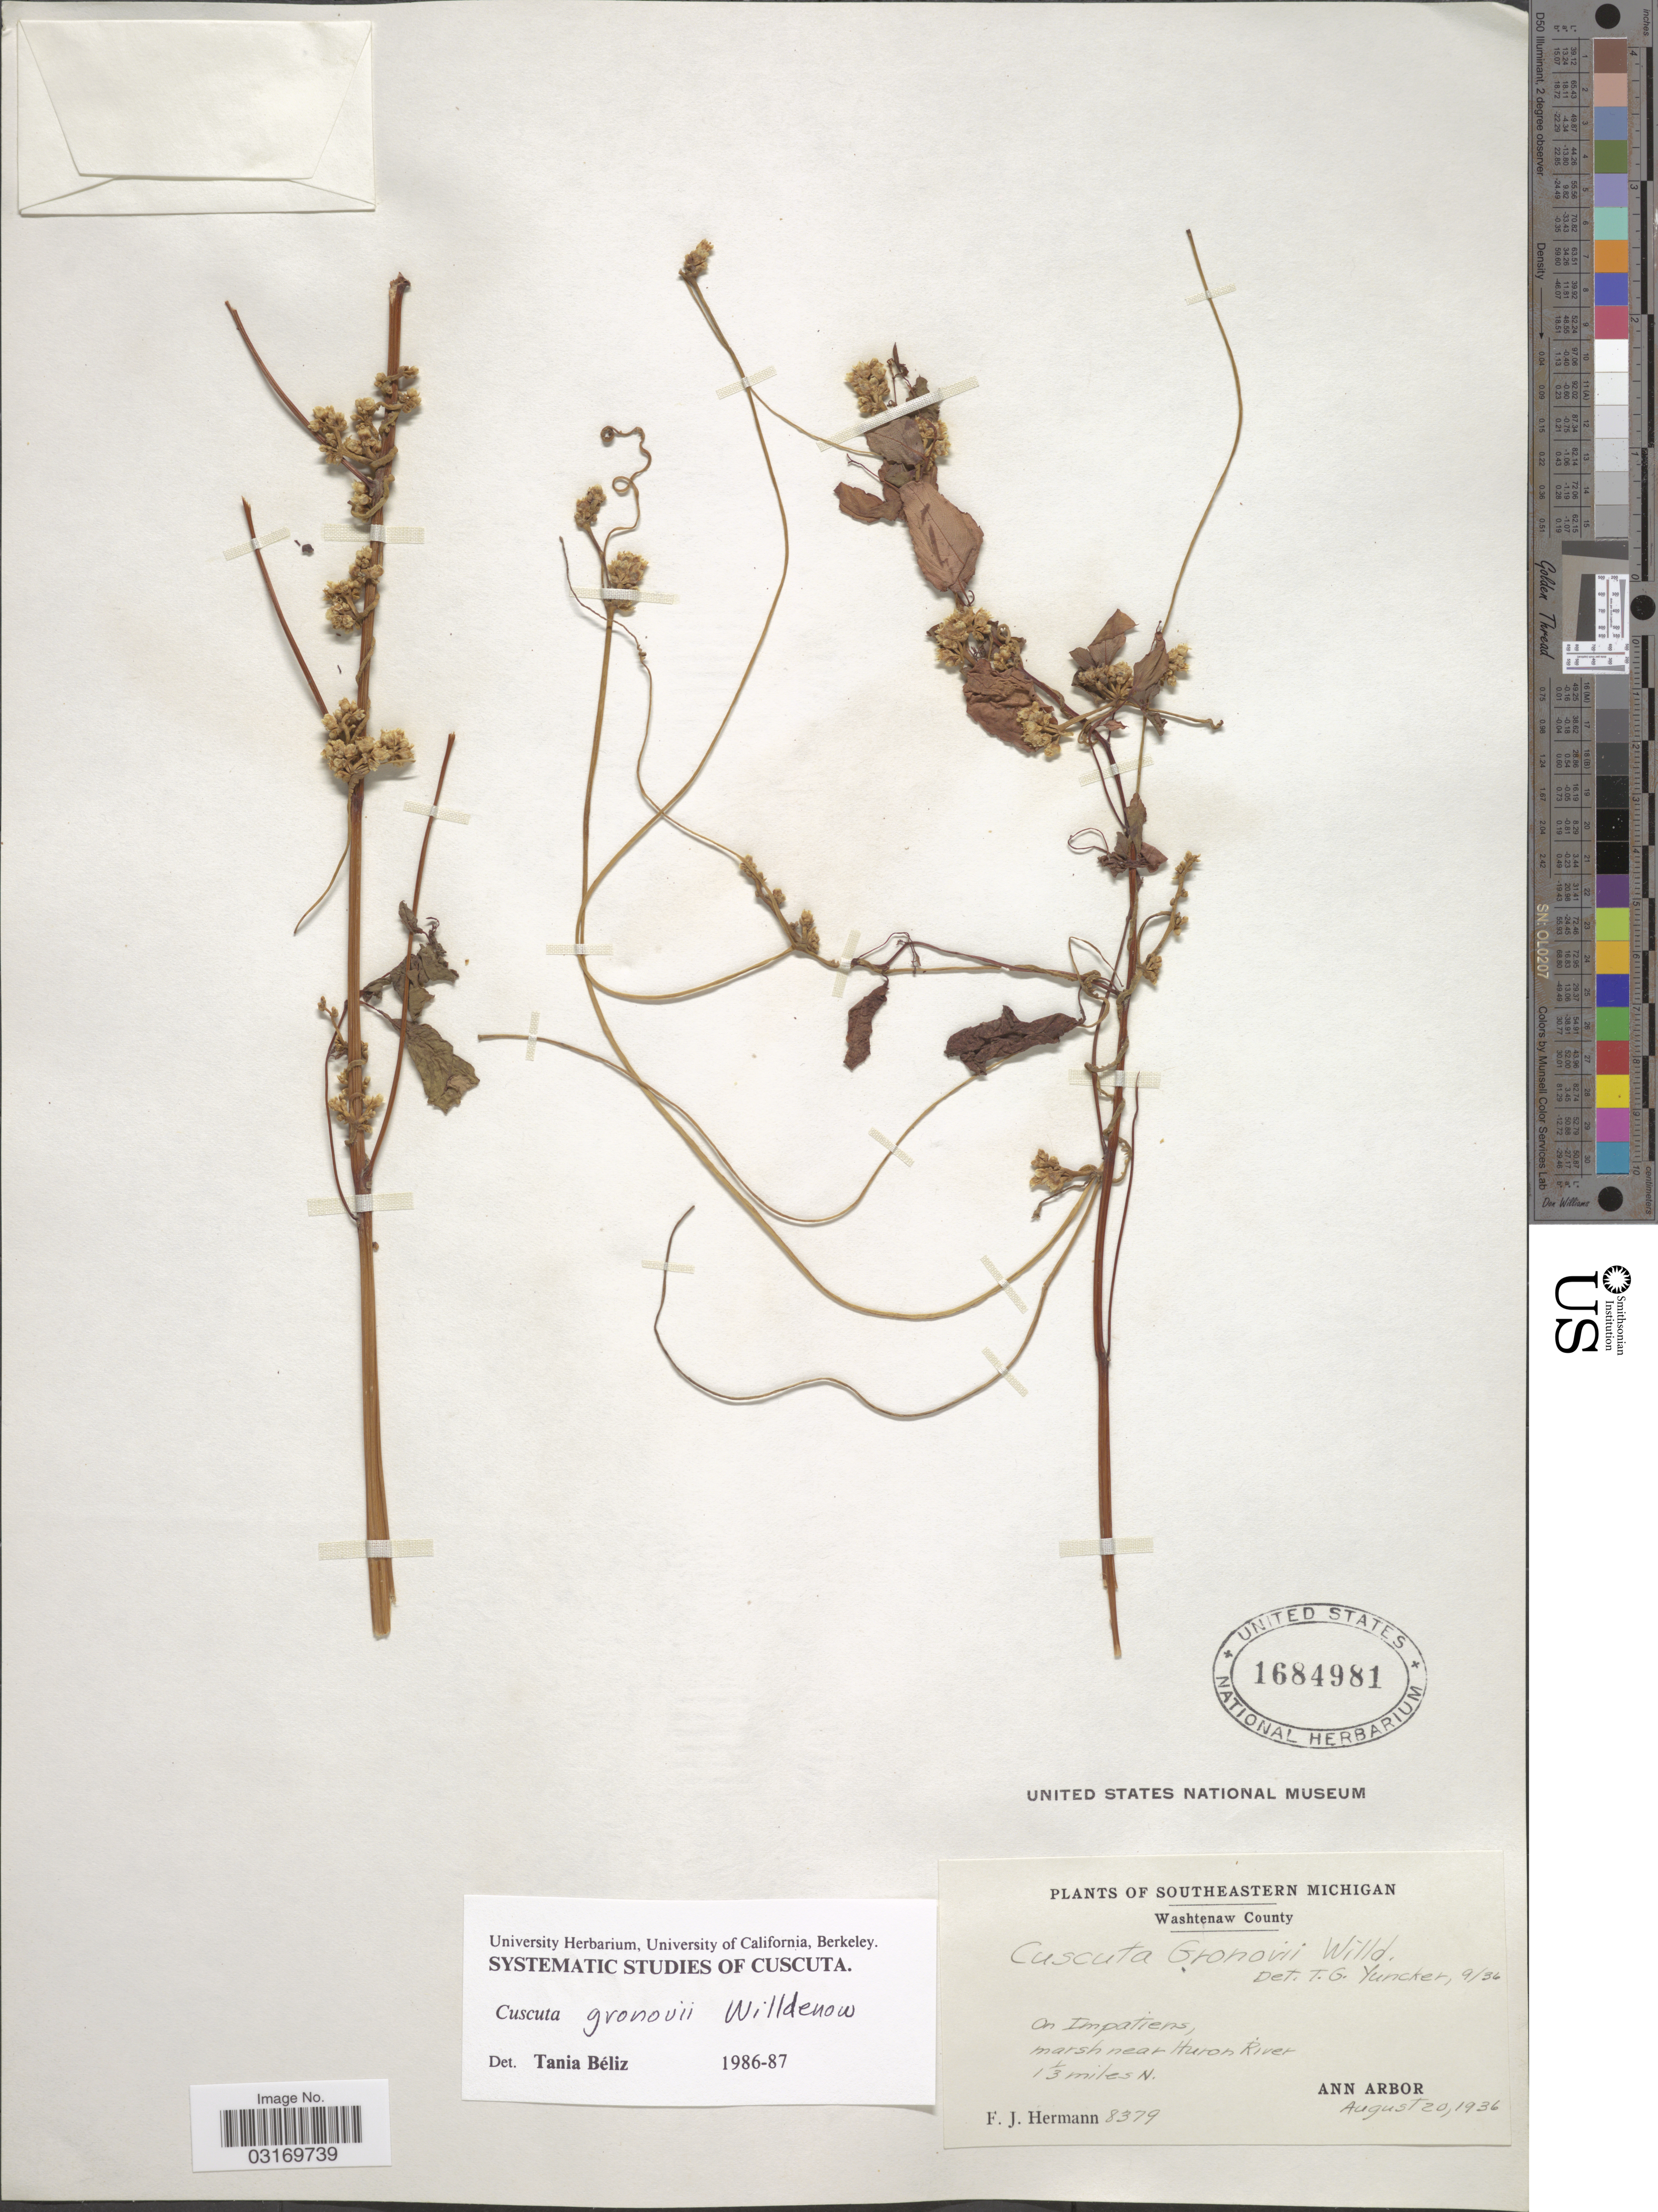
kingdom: Plantae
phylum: Tracheophyta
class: Magnoliopsida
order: Solanales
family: Convolvulaceae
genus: Cuscuta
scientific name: Cuscuta gronovii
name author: Willd. ex Schult.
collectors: F. J. Hermann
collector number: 8379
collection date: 1936-08-20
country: United States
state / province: Michigan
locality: Southeastern Michigan. Washtenaw County. Marsh near Huron River. 1 1/3 miles N. Ann Arbor.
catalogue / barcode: US 1684981